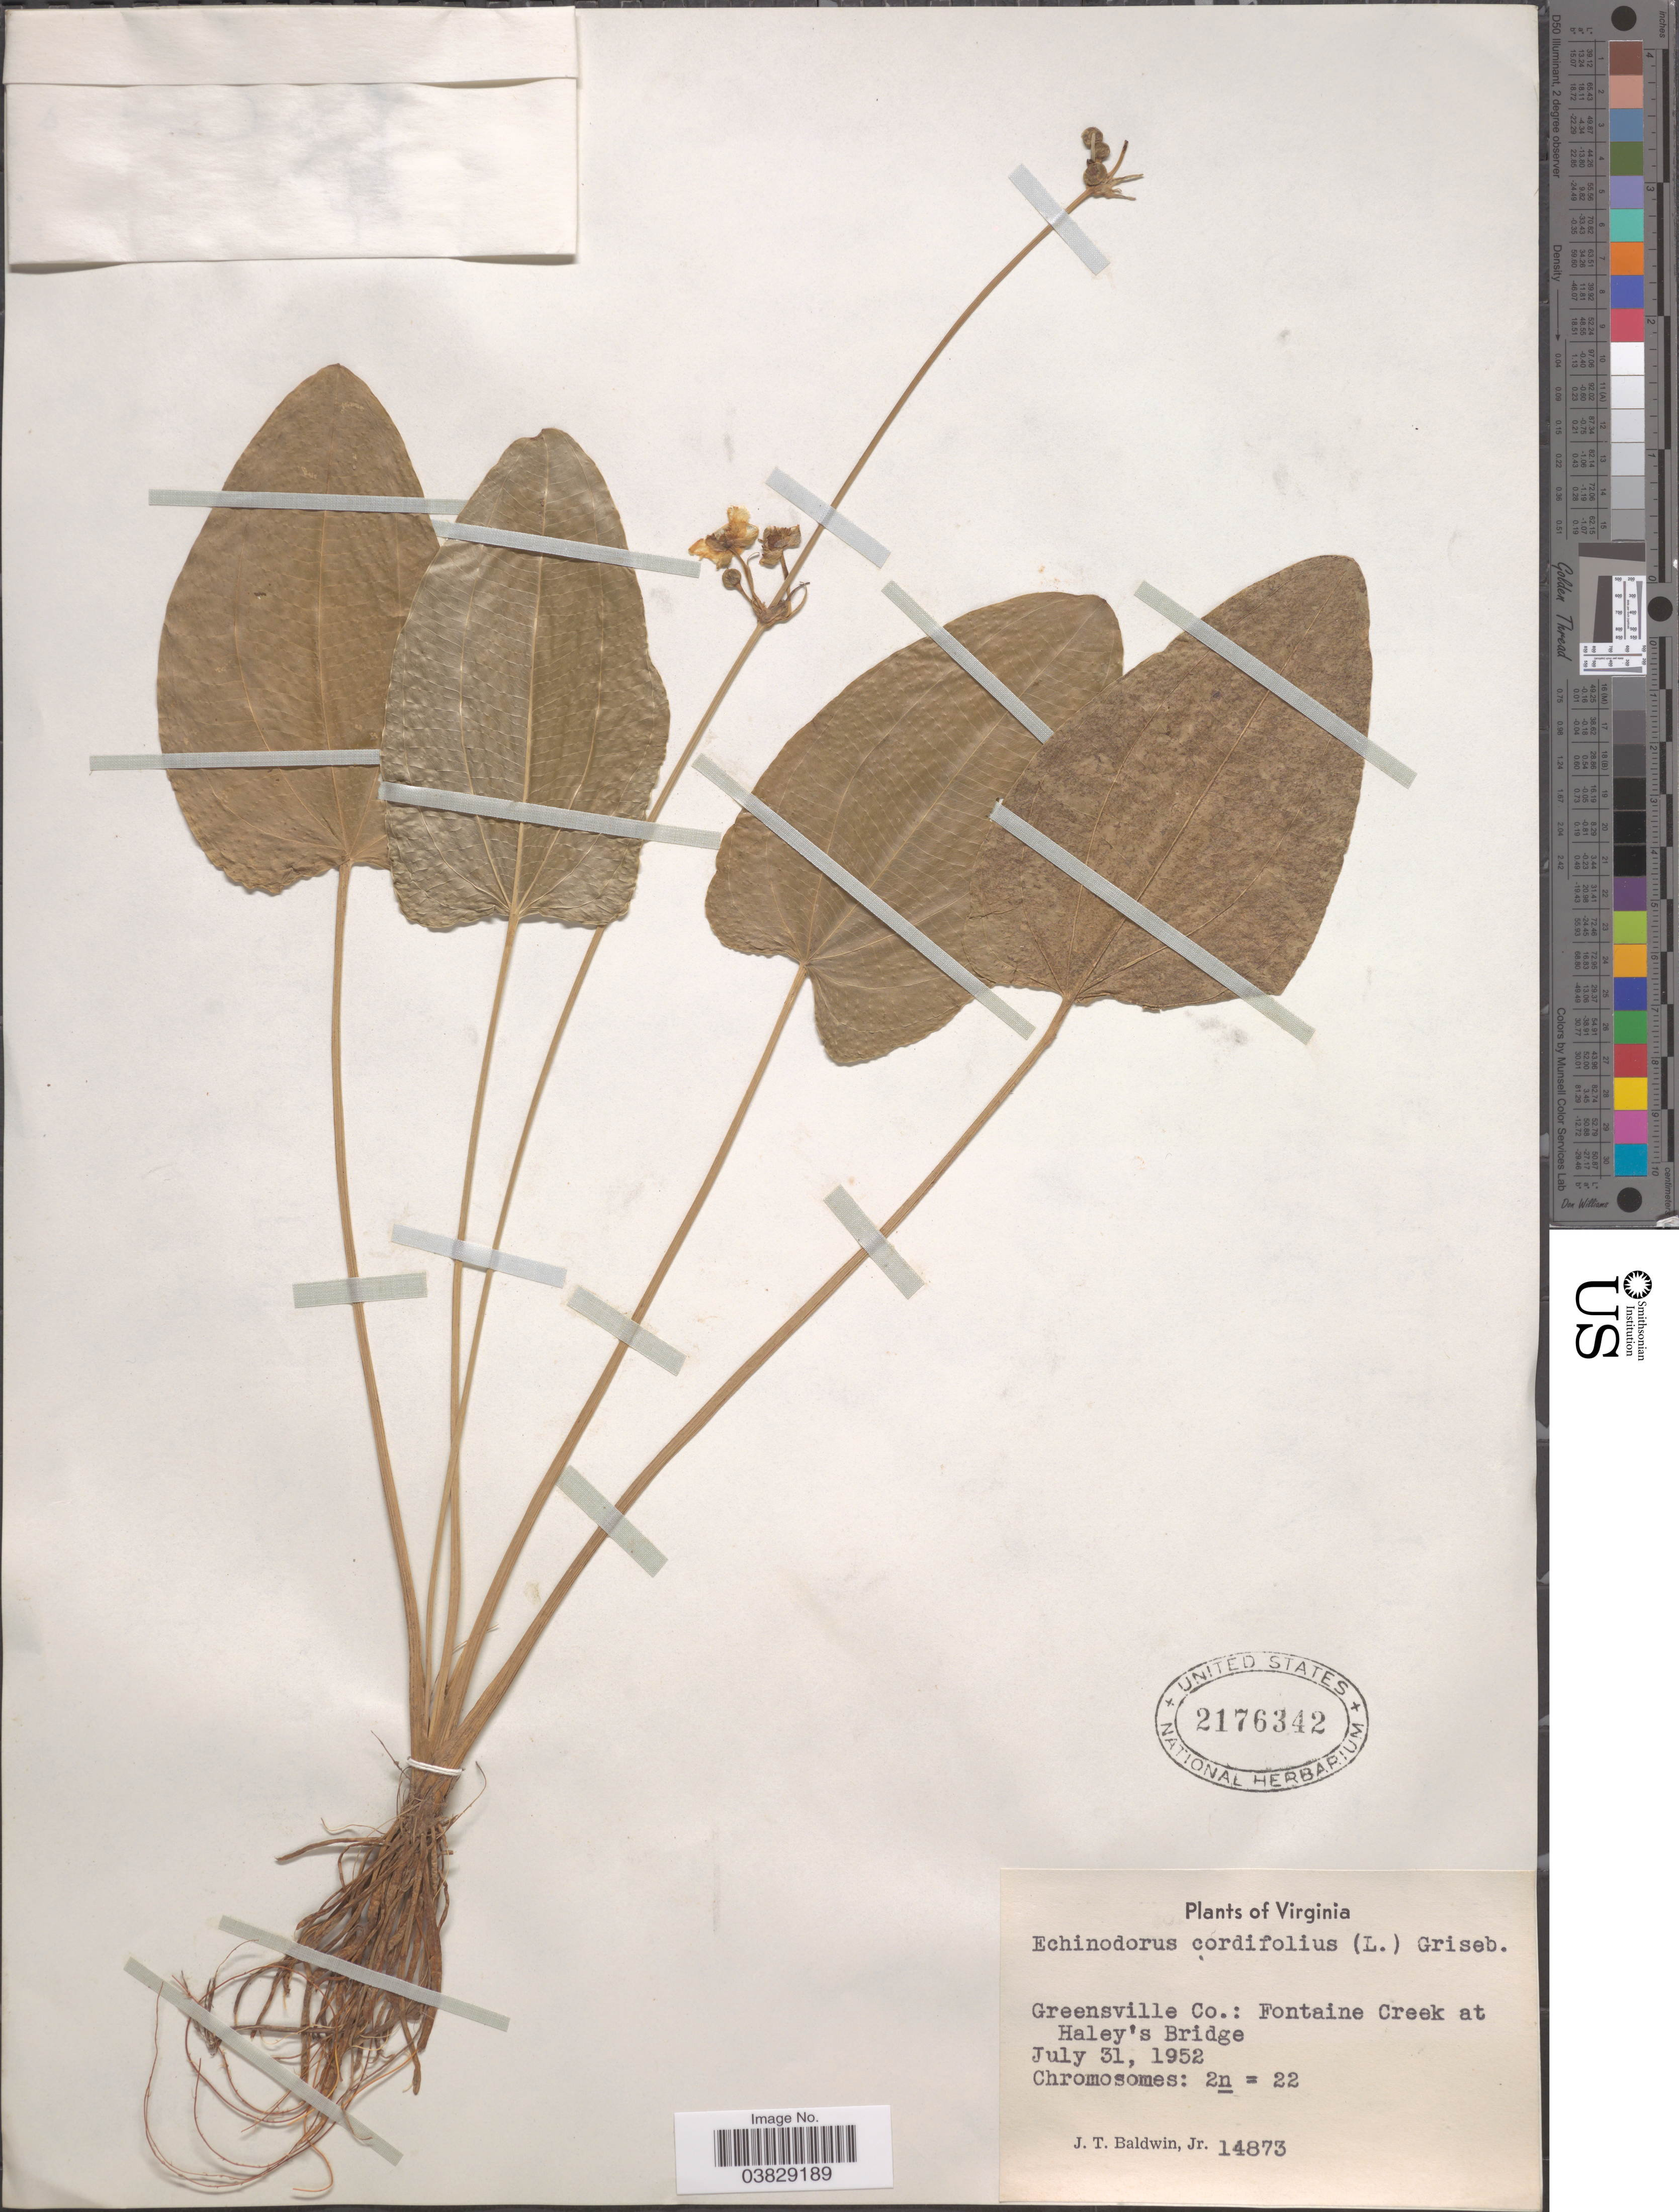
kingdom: Plantae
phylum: Tracheophyta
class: Liliopsida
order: Alismatales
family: Alismataceae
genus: Echinodorus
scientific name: Echinodorus cordifolius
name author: (L.) Griseb.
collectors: J. T. Baldwin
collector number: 14873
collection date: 1952-07-31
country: United States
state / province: Virginia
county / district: Greensville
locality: Greensville Co.: Fontaine Creek at Haley's Bridge.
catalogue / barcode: US 2176342